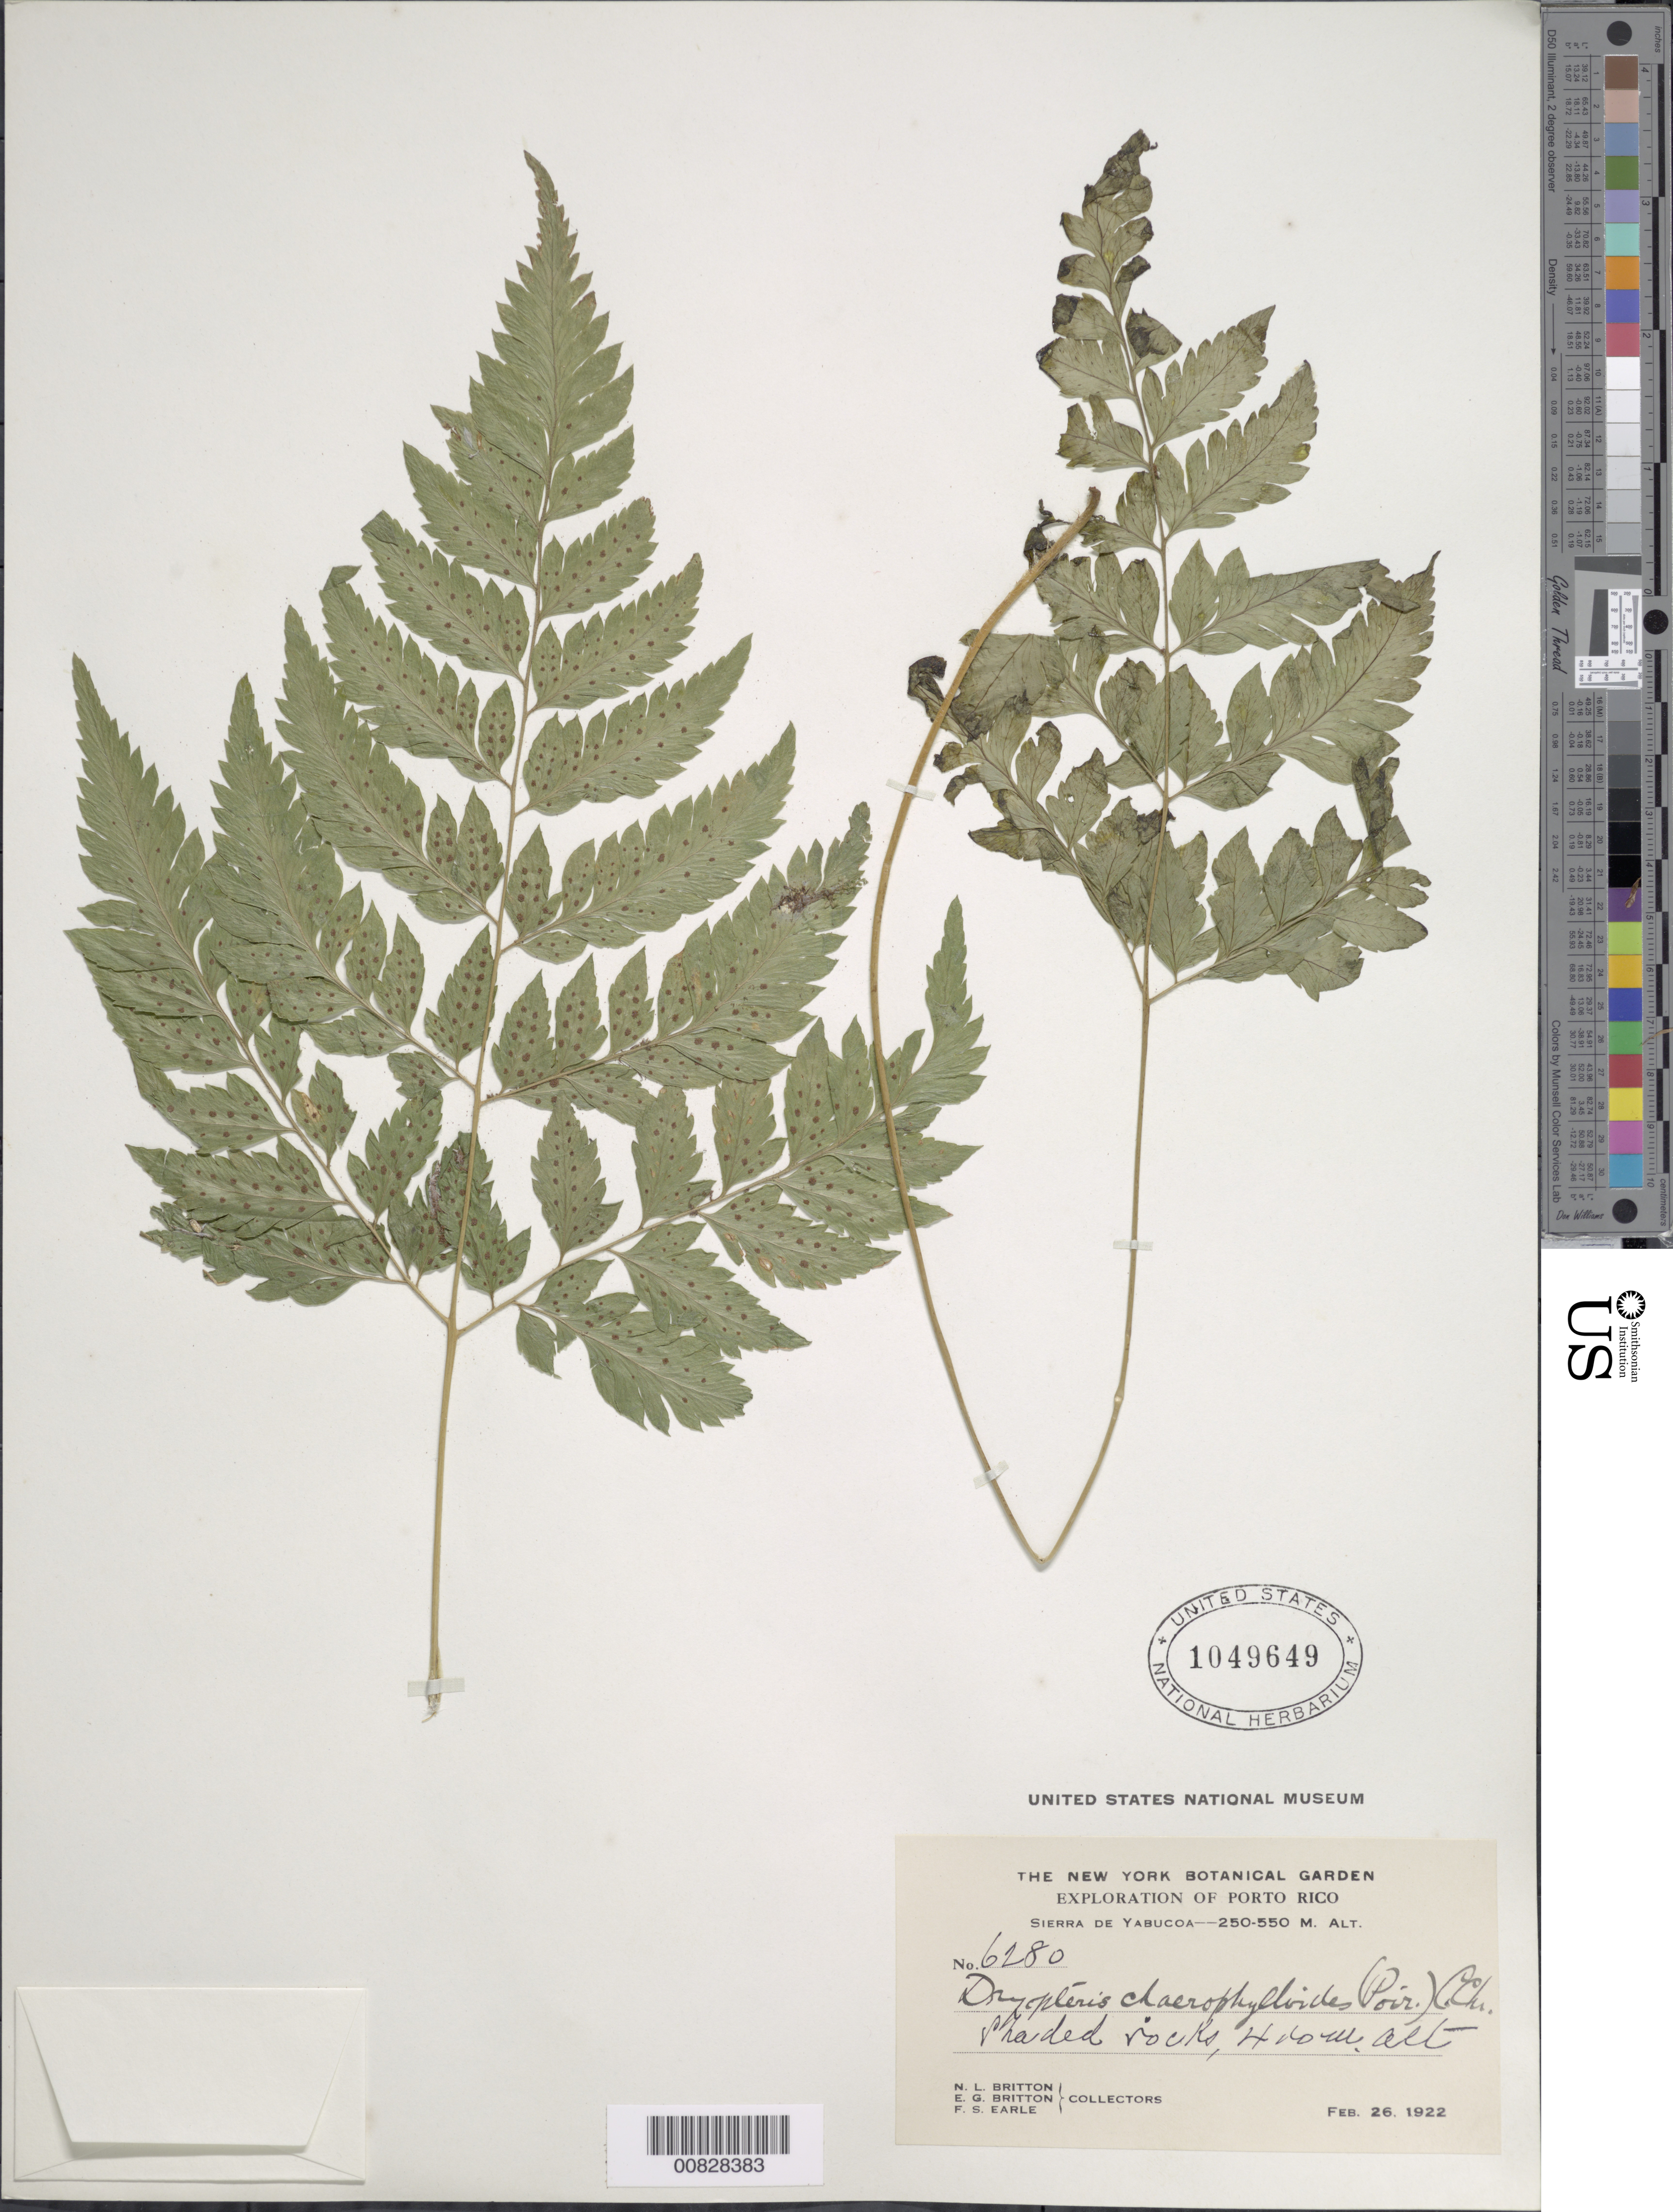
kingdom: Plantae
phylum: Tracheophyta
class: Polypodiopsida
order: Polypodiales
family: Dryopteridaceae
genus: Polystichopsis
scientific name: Polystichopsis chaerophylloides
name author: (Poir.) C.V. Morton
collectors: N. Britton, E. G. Britton & F. S. Earle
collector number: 6280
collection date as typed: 26 Feb 1922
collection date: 1922-02-26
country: Puerto Rico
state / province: Yabucoa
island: Puerto Rico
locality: Sierra de Yabucoa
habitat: Shaded rocks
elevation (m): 400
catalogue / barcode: US 1049649